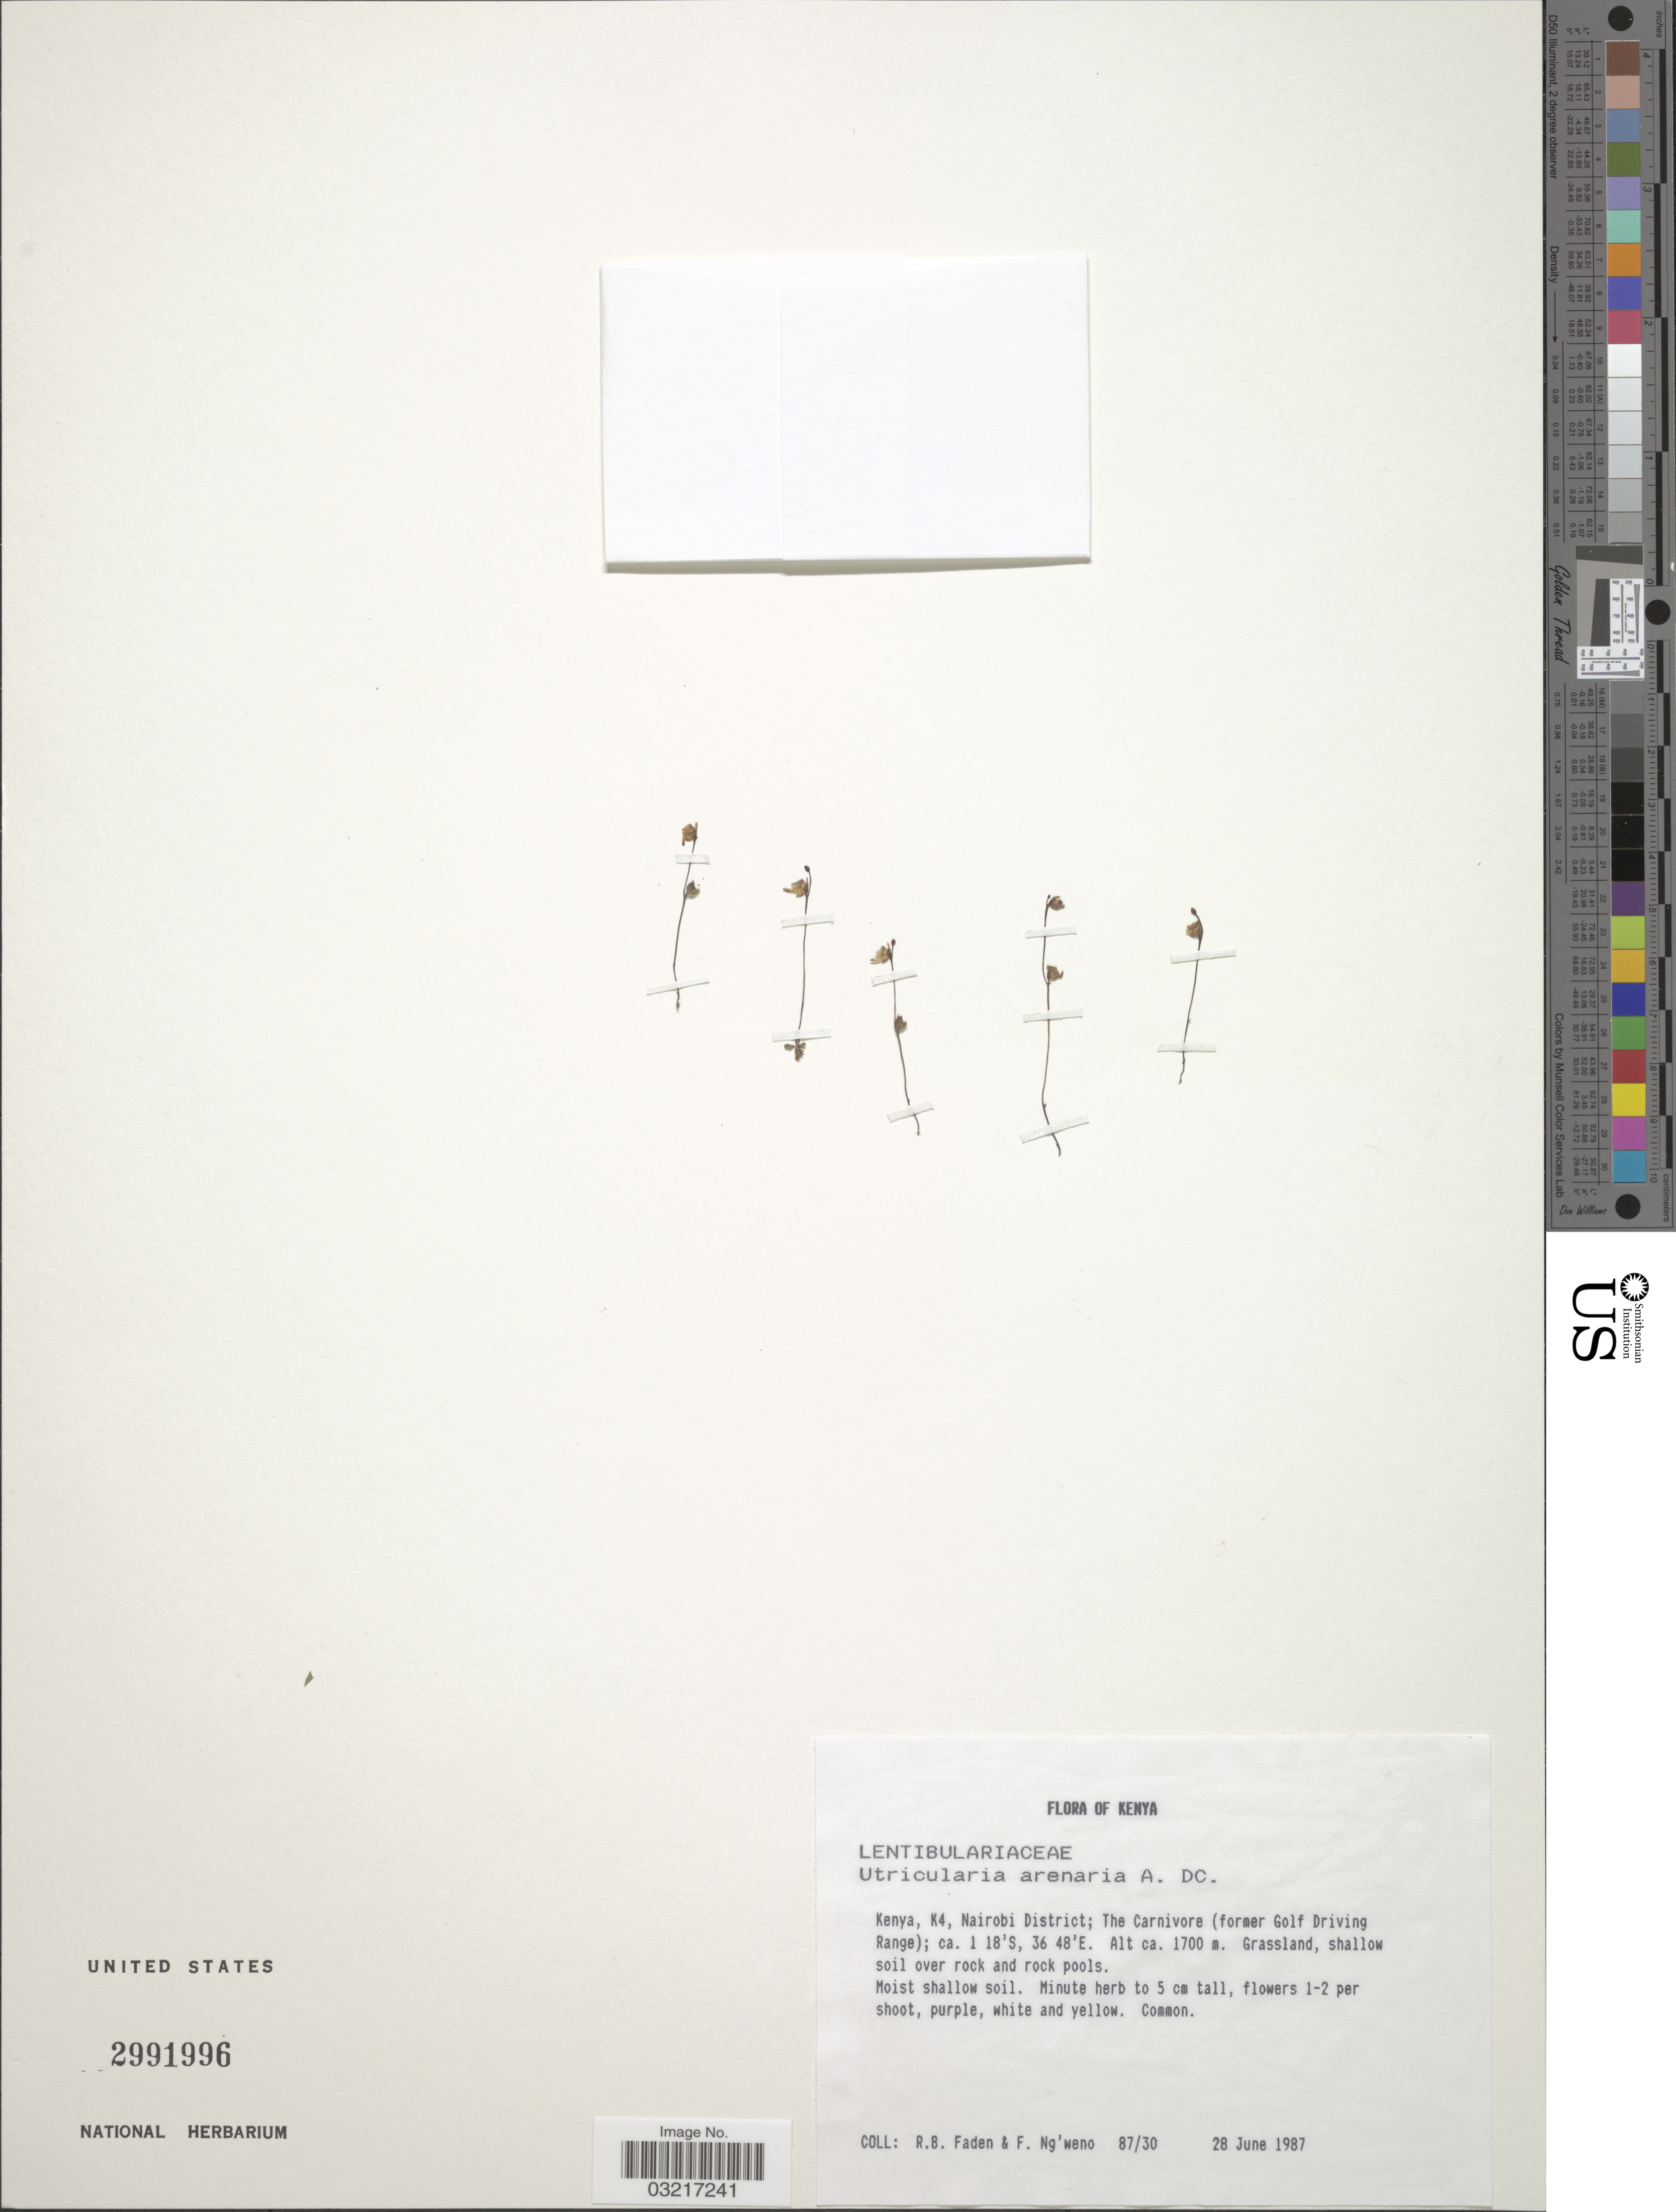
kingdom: Plantae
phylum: Tracheophyta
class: Magnoliopsida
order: Lamiales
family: Lentibulariaceae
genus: Utricularia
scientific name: Utricularia arenaria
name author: A. DC.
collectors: R. B. Faden & F. Ng'weno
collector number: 87/30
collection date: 1987-06-28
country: Kenya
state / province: Nairobi Area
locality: K4, Nairobi District; The Carnivore (former Golf Driving Range).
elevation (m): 1700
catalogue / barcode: US 2991996